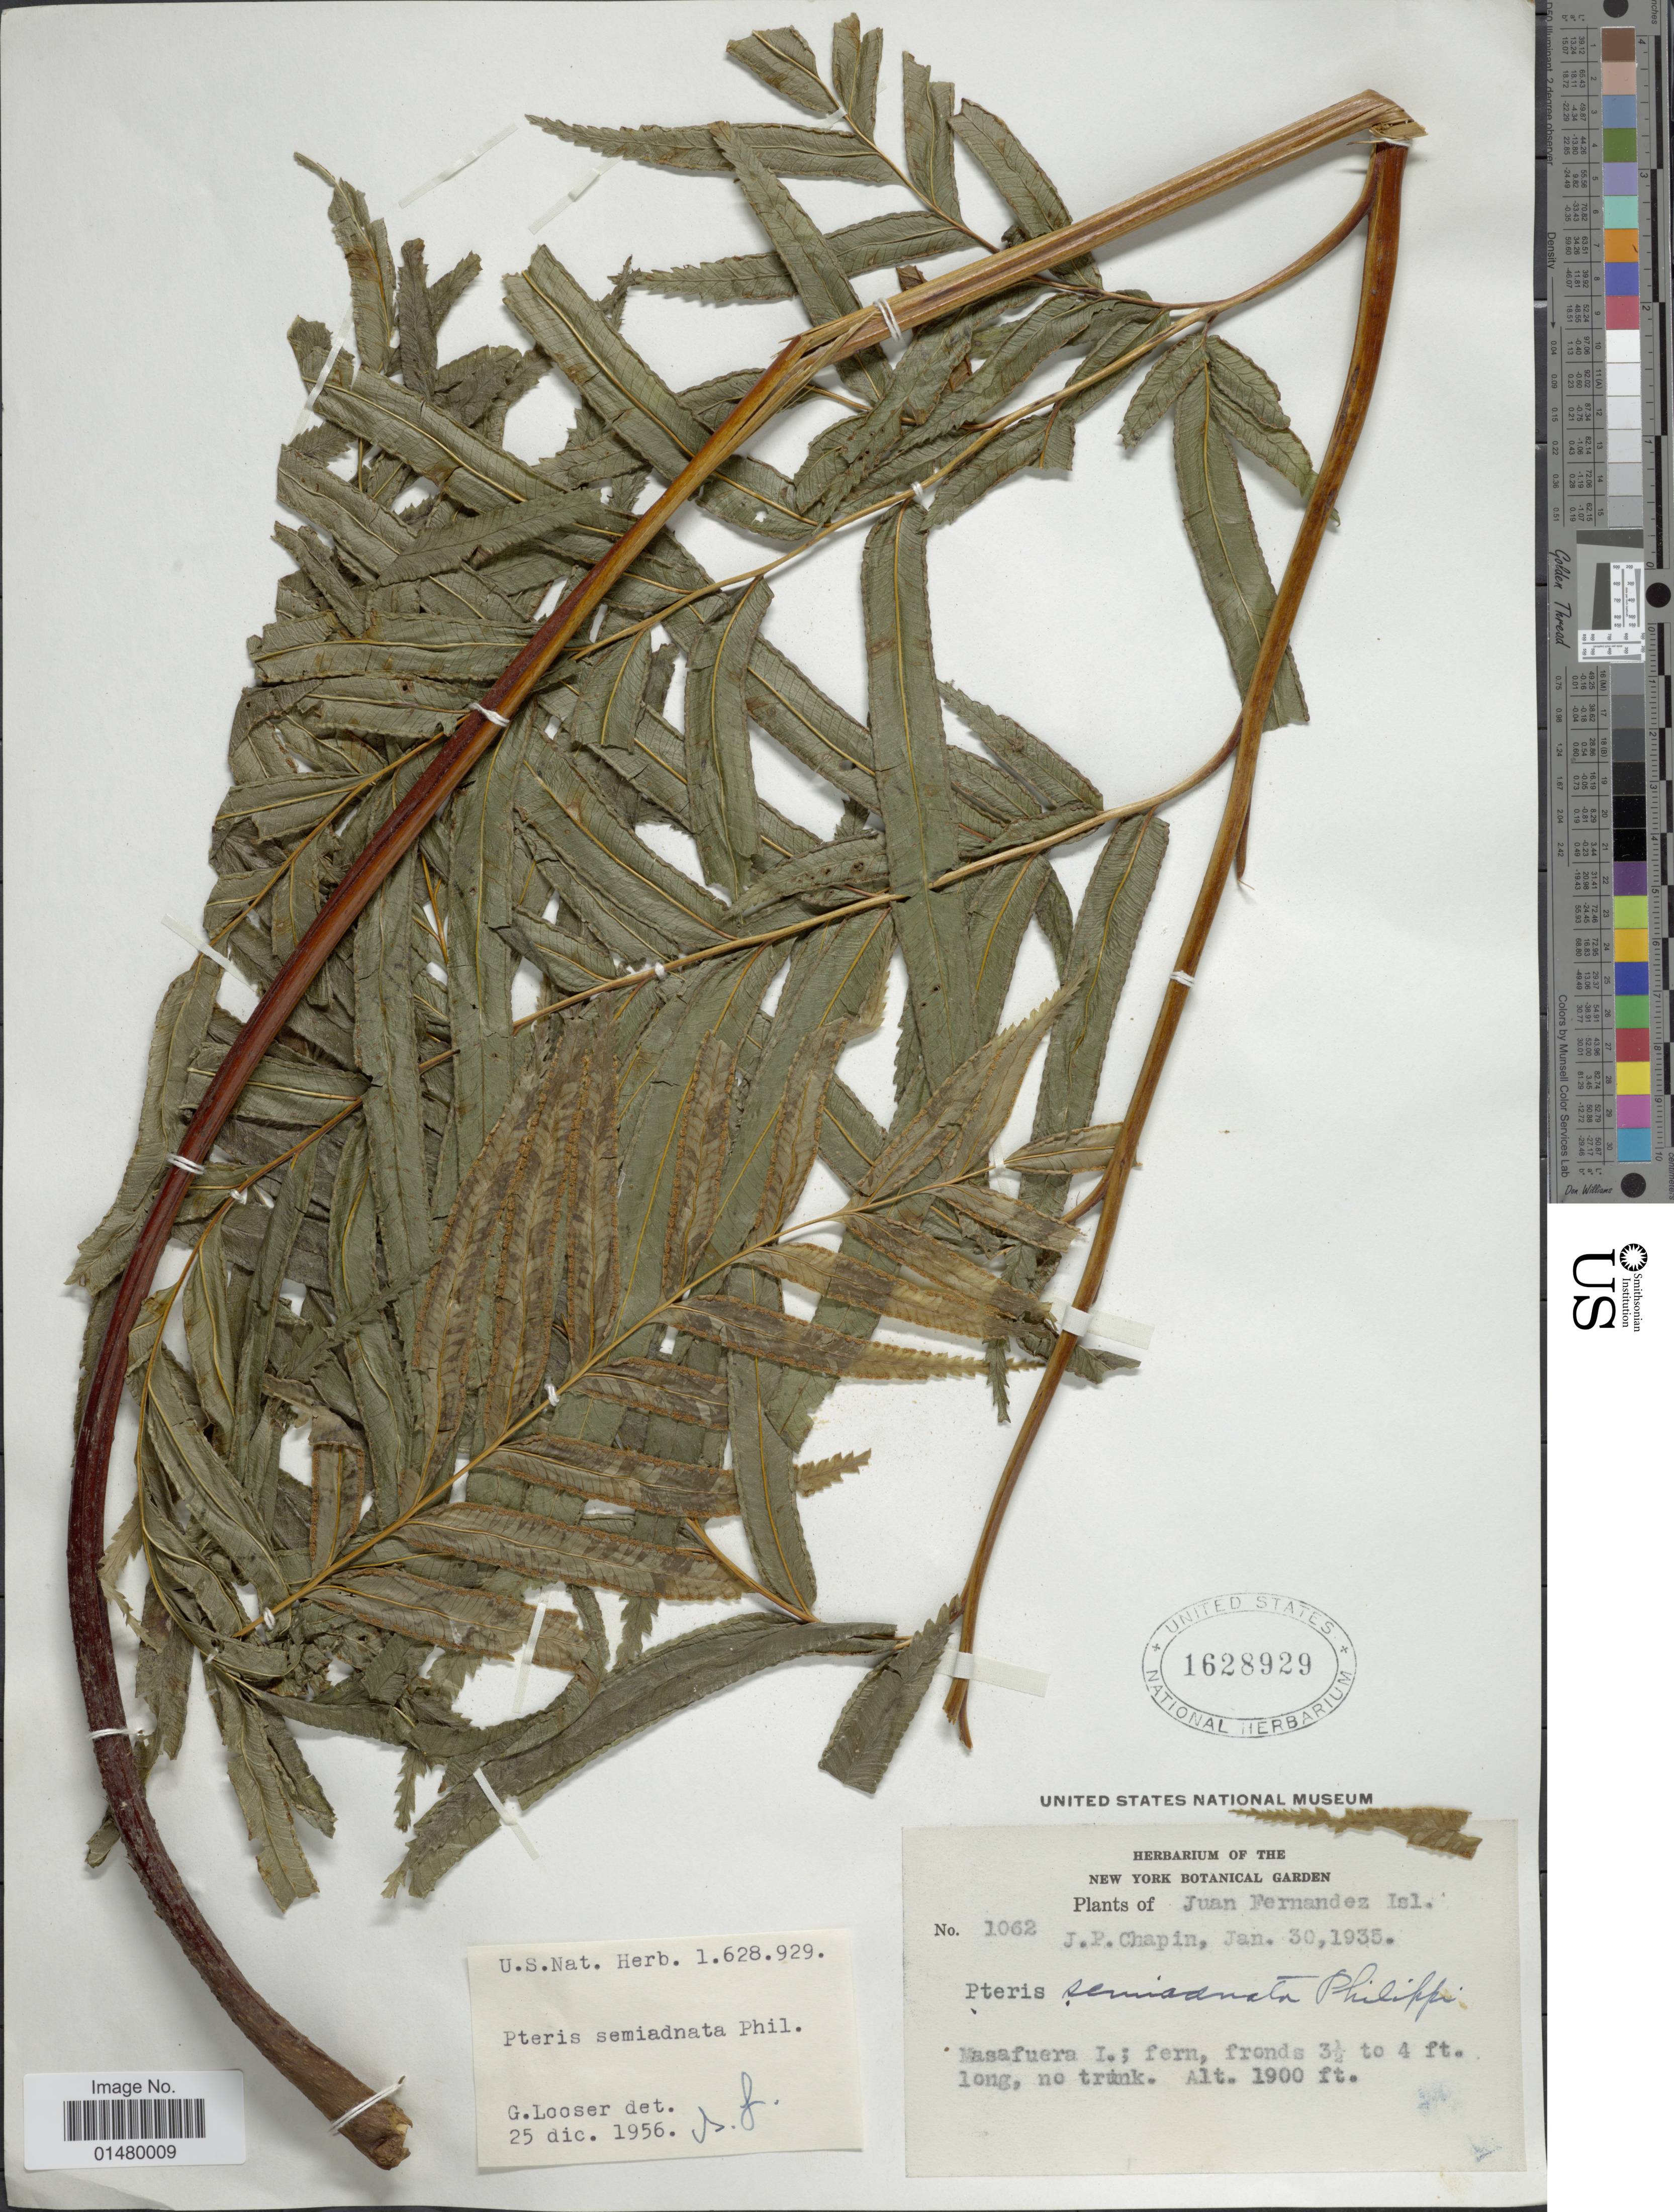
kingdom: Plantae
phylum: Tracheophyta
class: Polypodiopsida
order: Polypodiales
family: Pteridaceae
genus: Pteris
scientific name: Pteris semiadnata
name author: Phil.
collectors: J. Chapin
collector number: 1062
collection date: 1935-01-30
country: Chile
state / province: Valparaíso (V)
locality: Juan Fernandez Isl. Masafuera I.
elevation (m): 579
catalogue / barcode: US 1628929